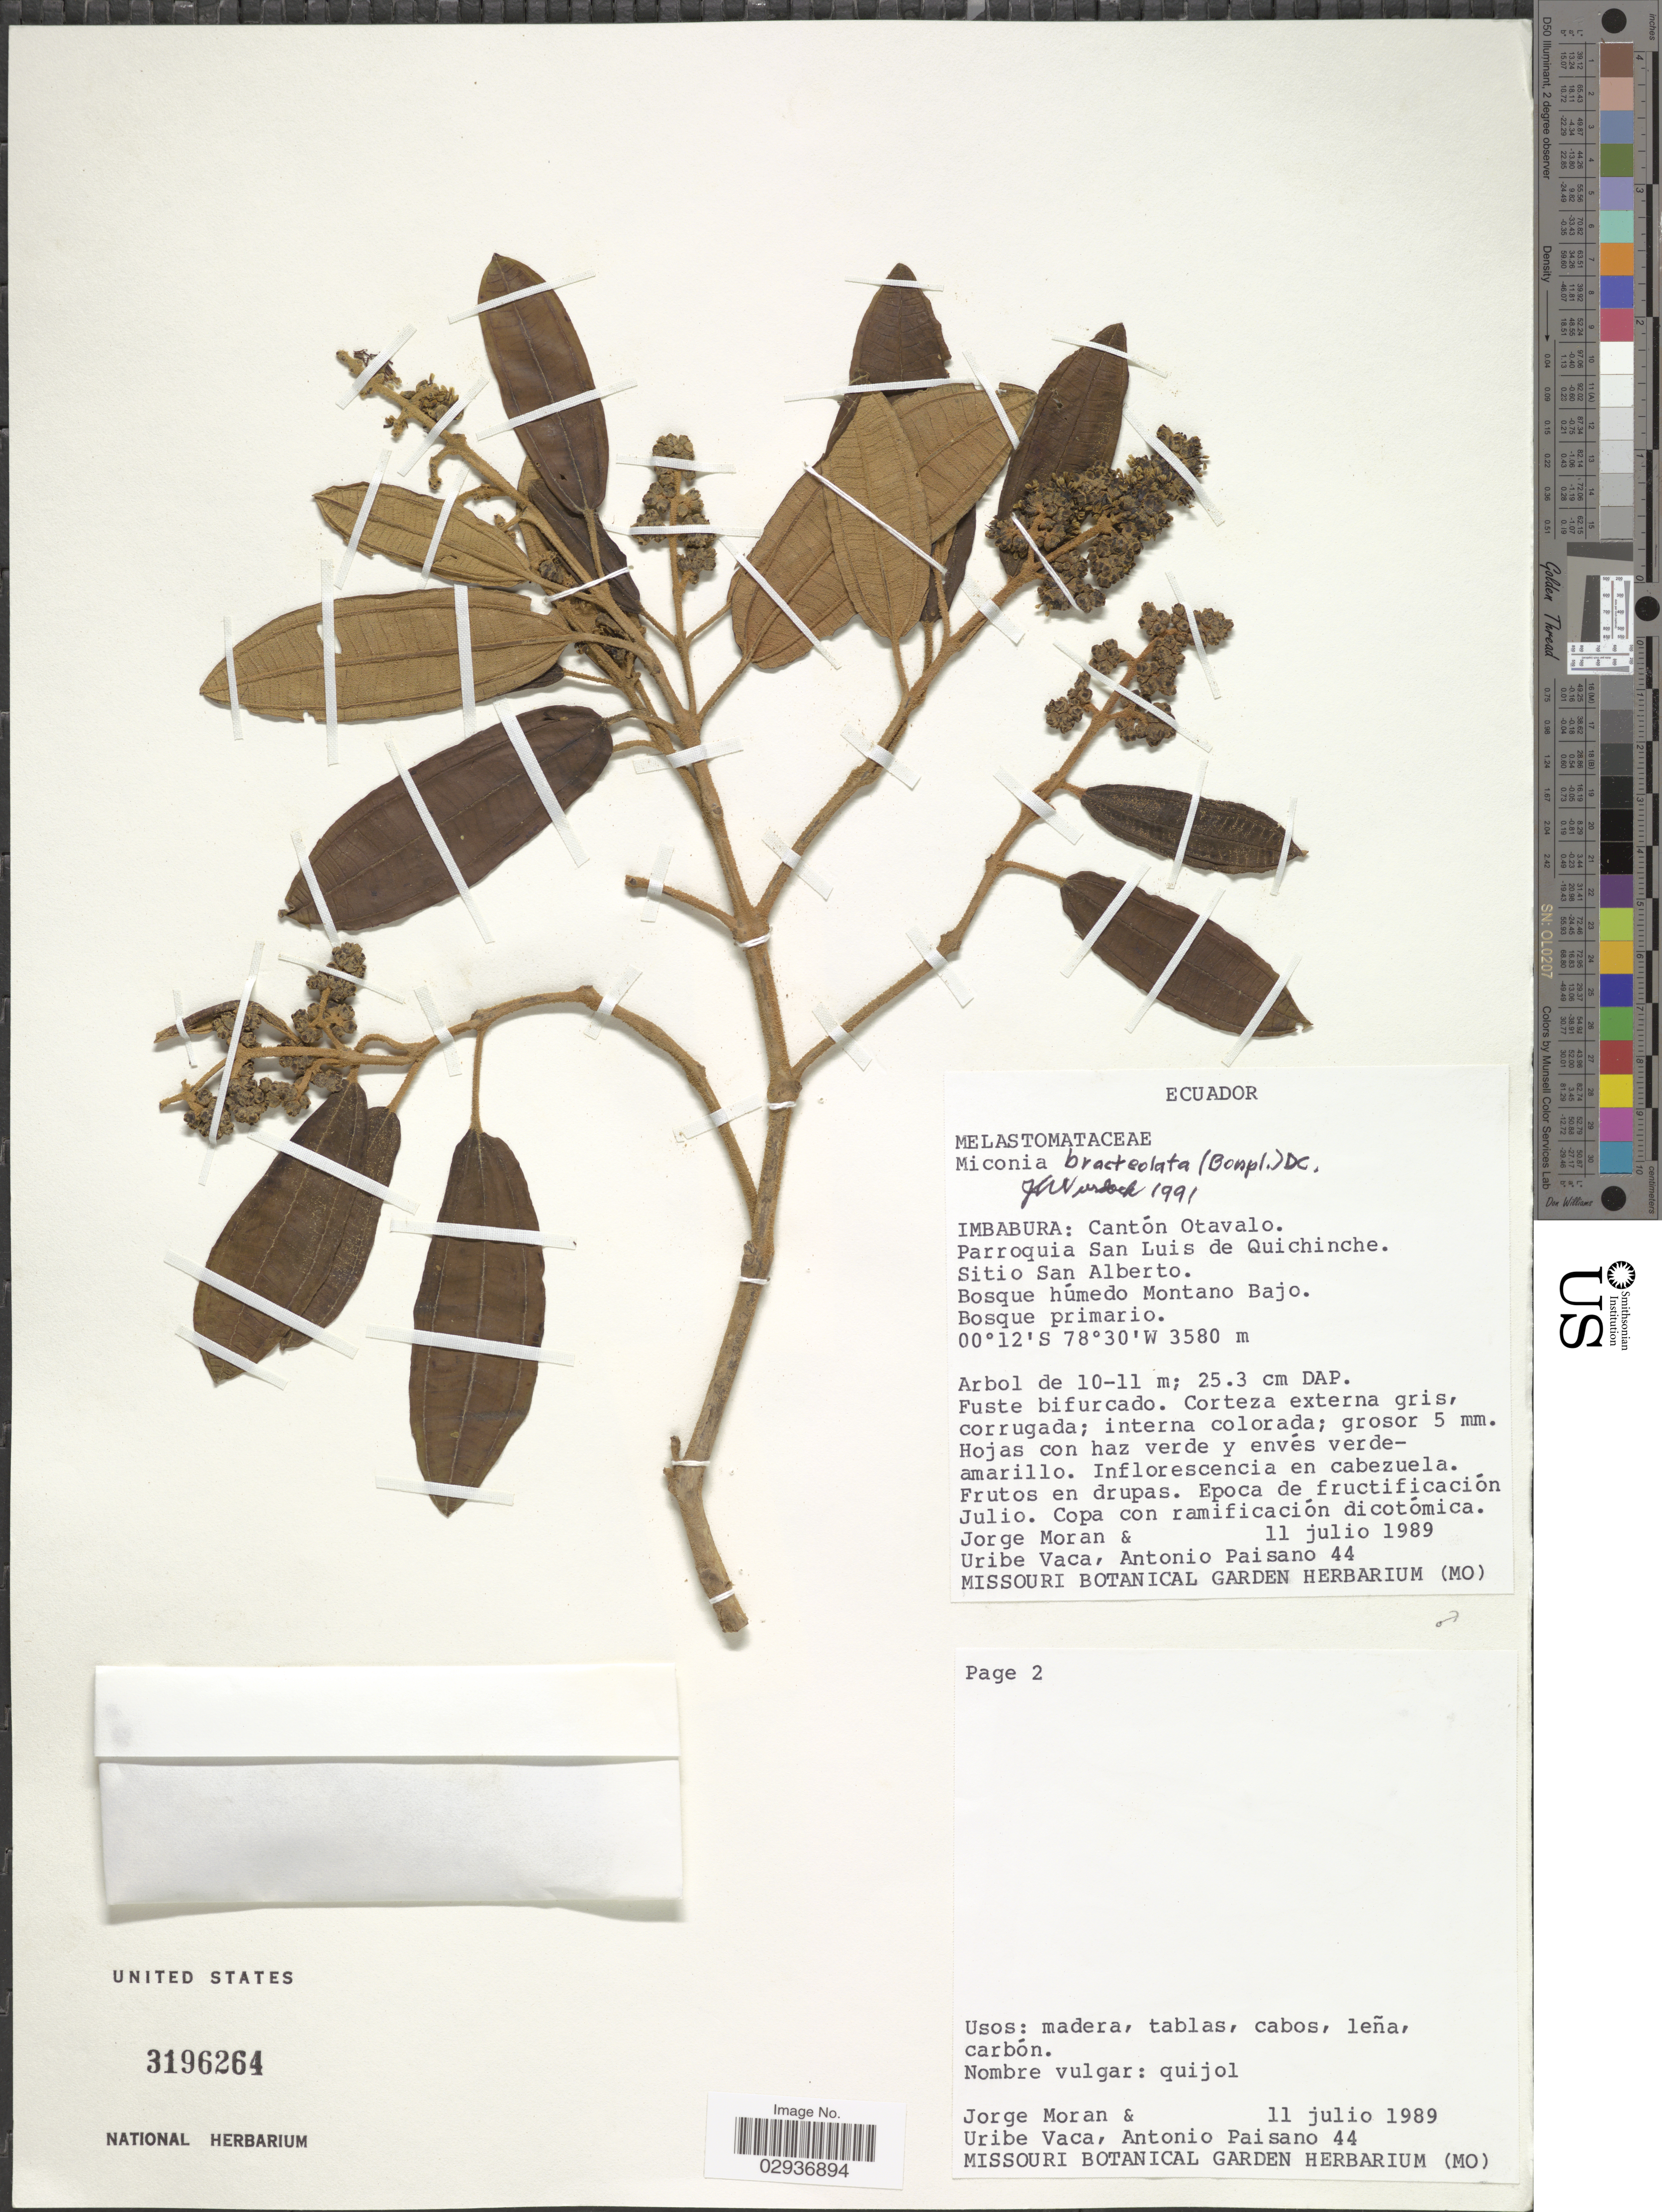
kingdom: Plantae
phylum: Tracheophyta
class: Magnoliopsida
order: Myrtales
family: Melastomataceae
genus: Miconia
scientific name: Miconia bracteolata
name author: (Bonpl.) DC.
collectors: J. Moran, U. Vaca & A. Paisano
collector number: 44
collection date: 1989-07-11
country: Ecuador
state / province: Imbabura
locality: Cantón Otavalo. Parroquia San Luis de Quichinche. Sitio San Alberto.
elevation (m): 3580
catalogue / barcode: US 3196264